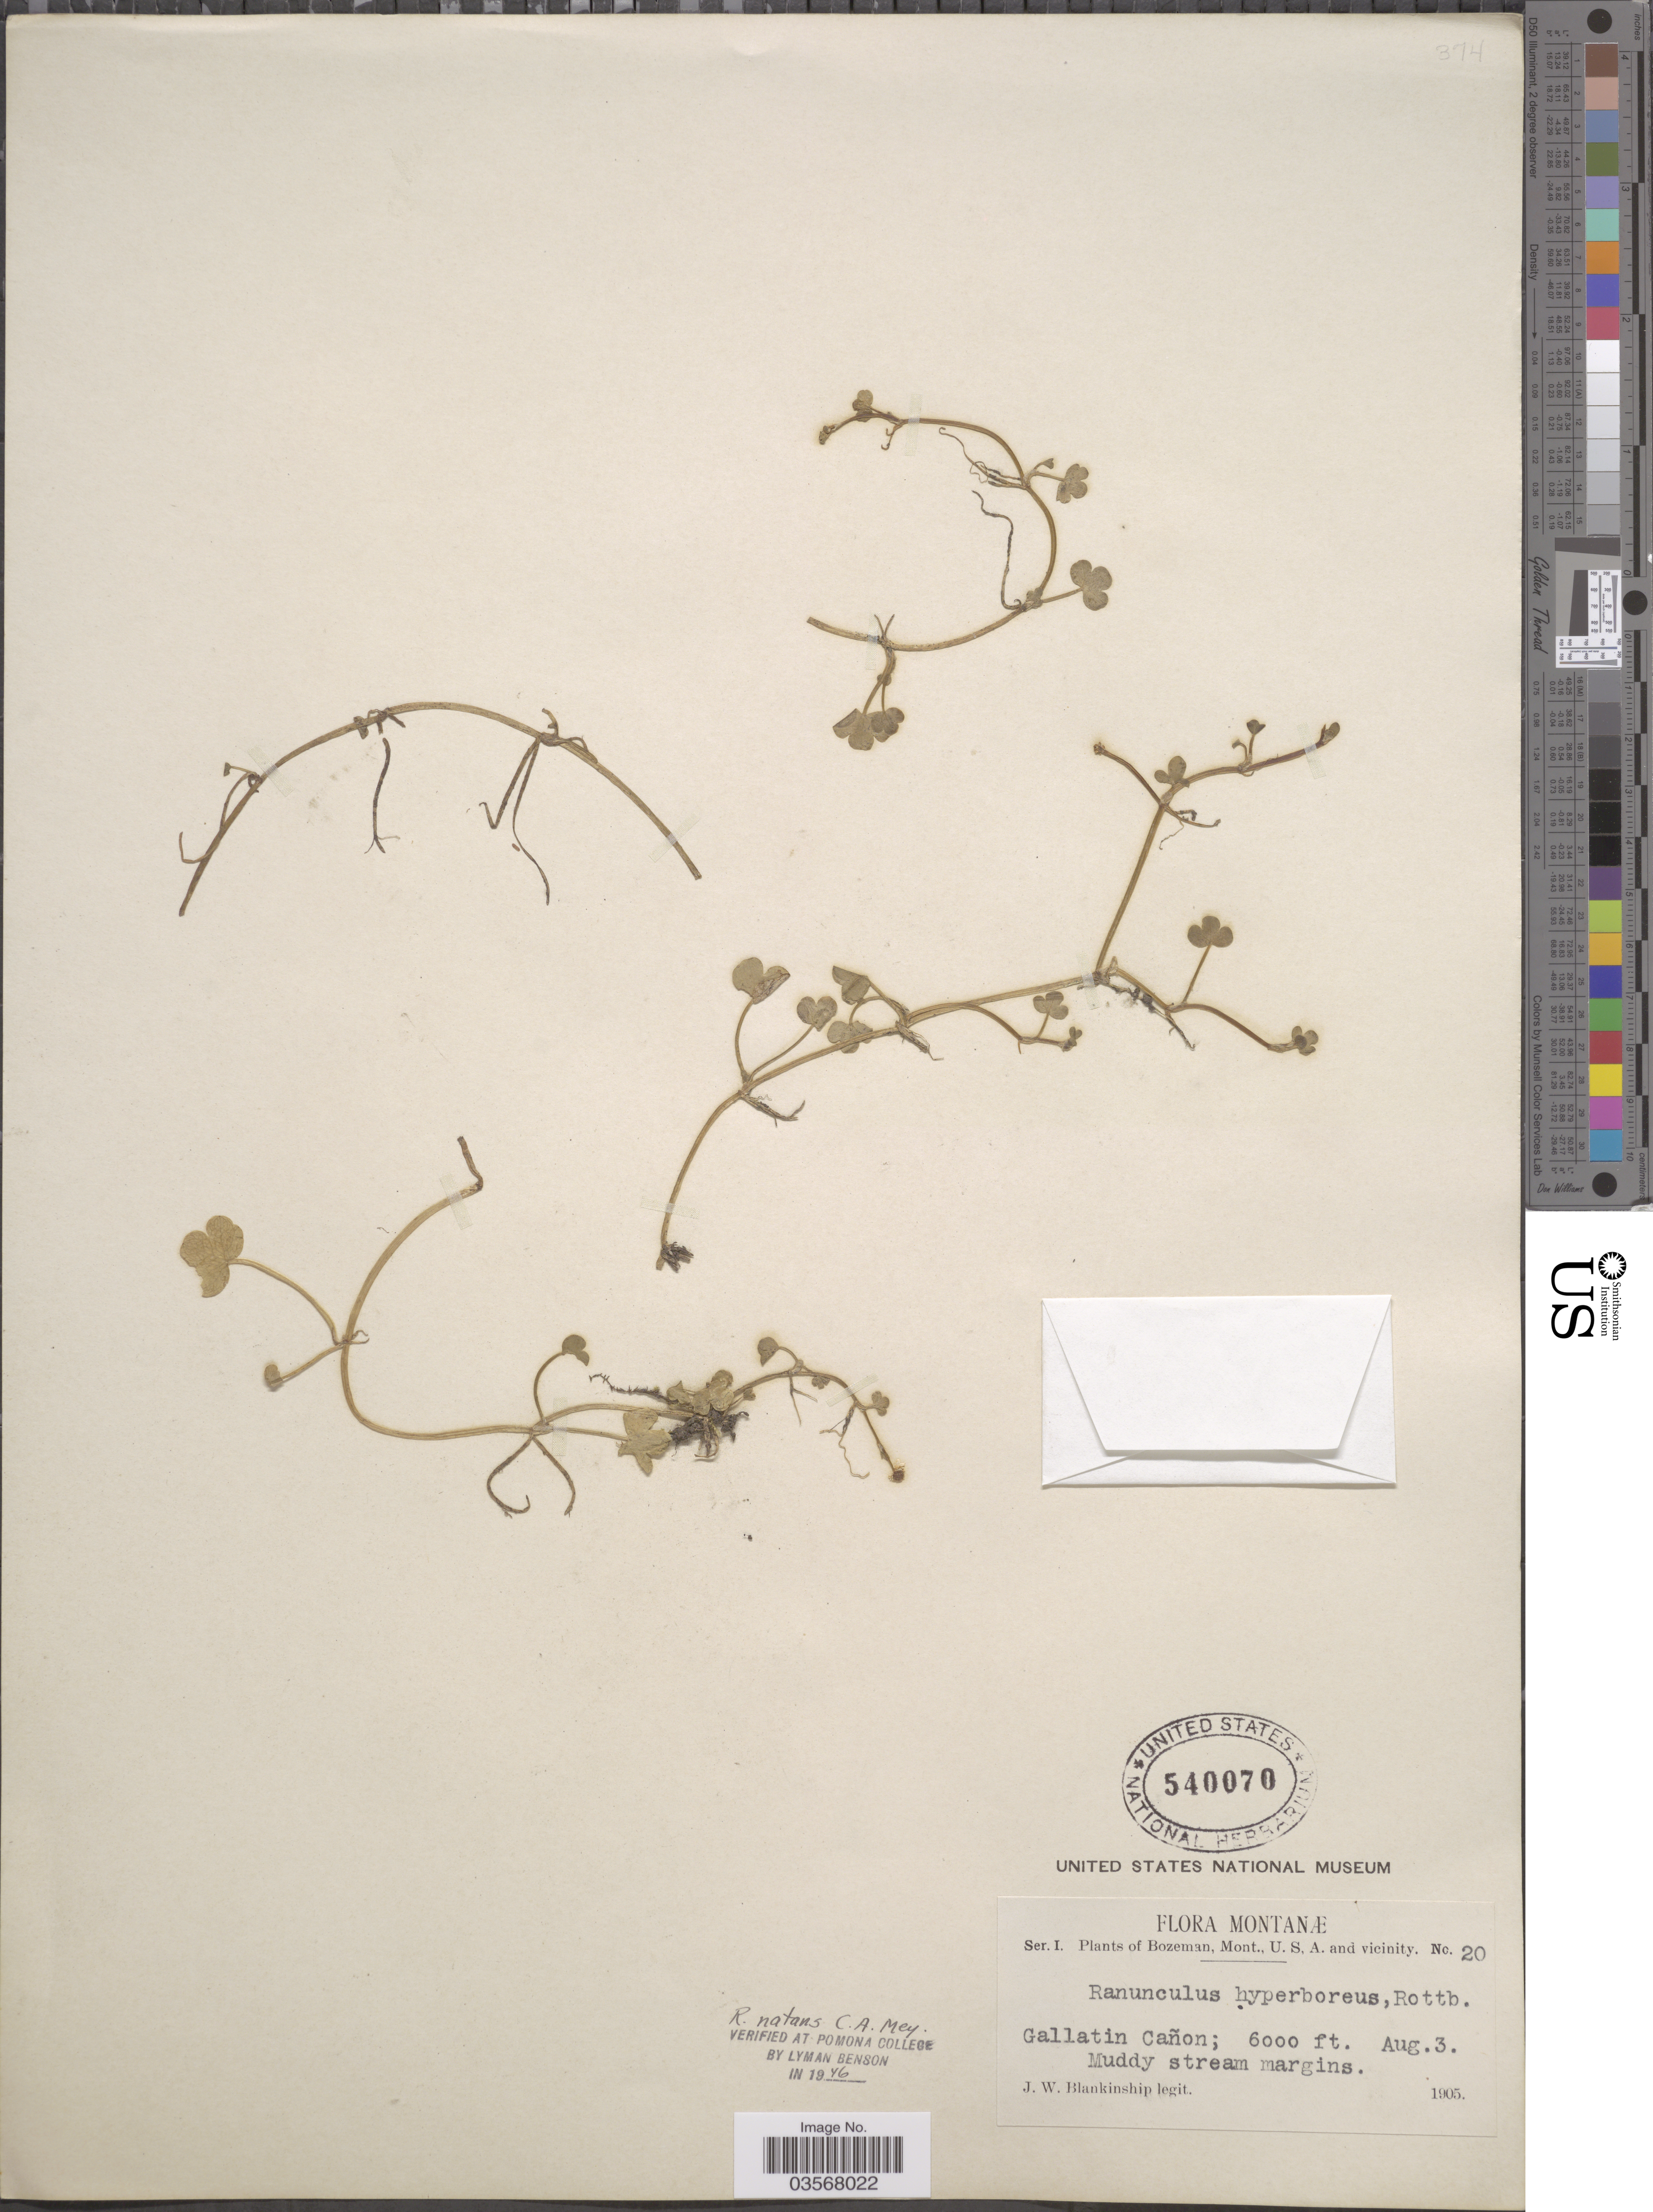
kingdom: Plantae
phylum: Tracheophyta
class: Magnoliopsida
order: Ranunculales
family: Ranunculaceae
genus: Ranunculus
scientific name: Ranunculus natans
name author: C.A. Mey.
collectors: J. W. Blankinship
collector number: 20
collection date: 1905-08-03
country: United States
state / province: Montana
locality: Bozeman, Mont., U.S.A. and vicinity. Gallatin Cañon.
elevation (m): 1829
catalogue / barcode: US 540070